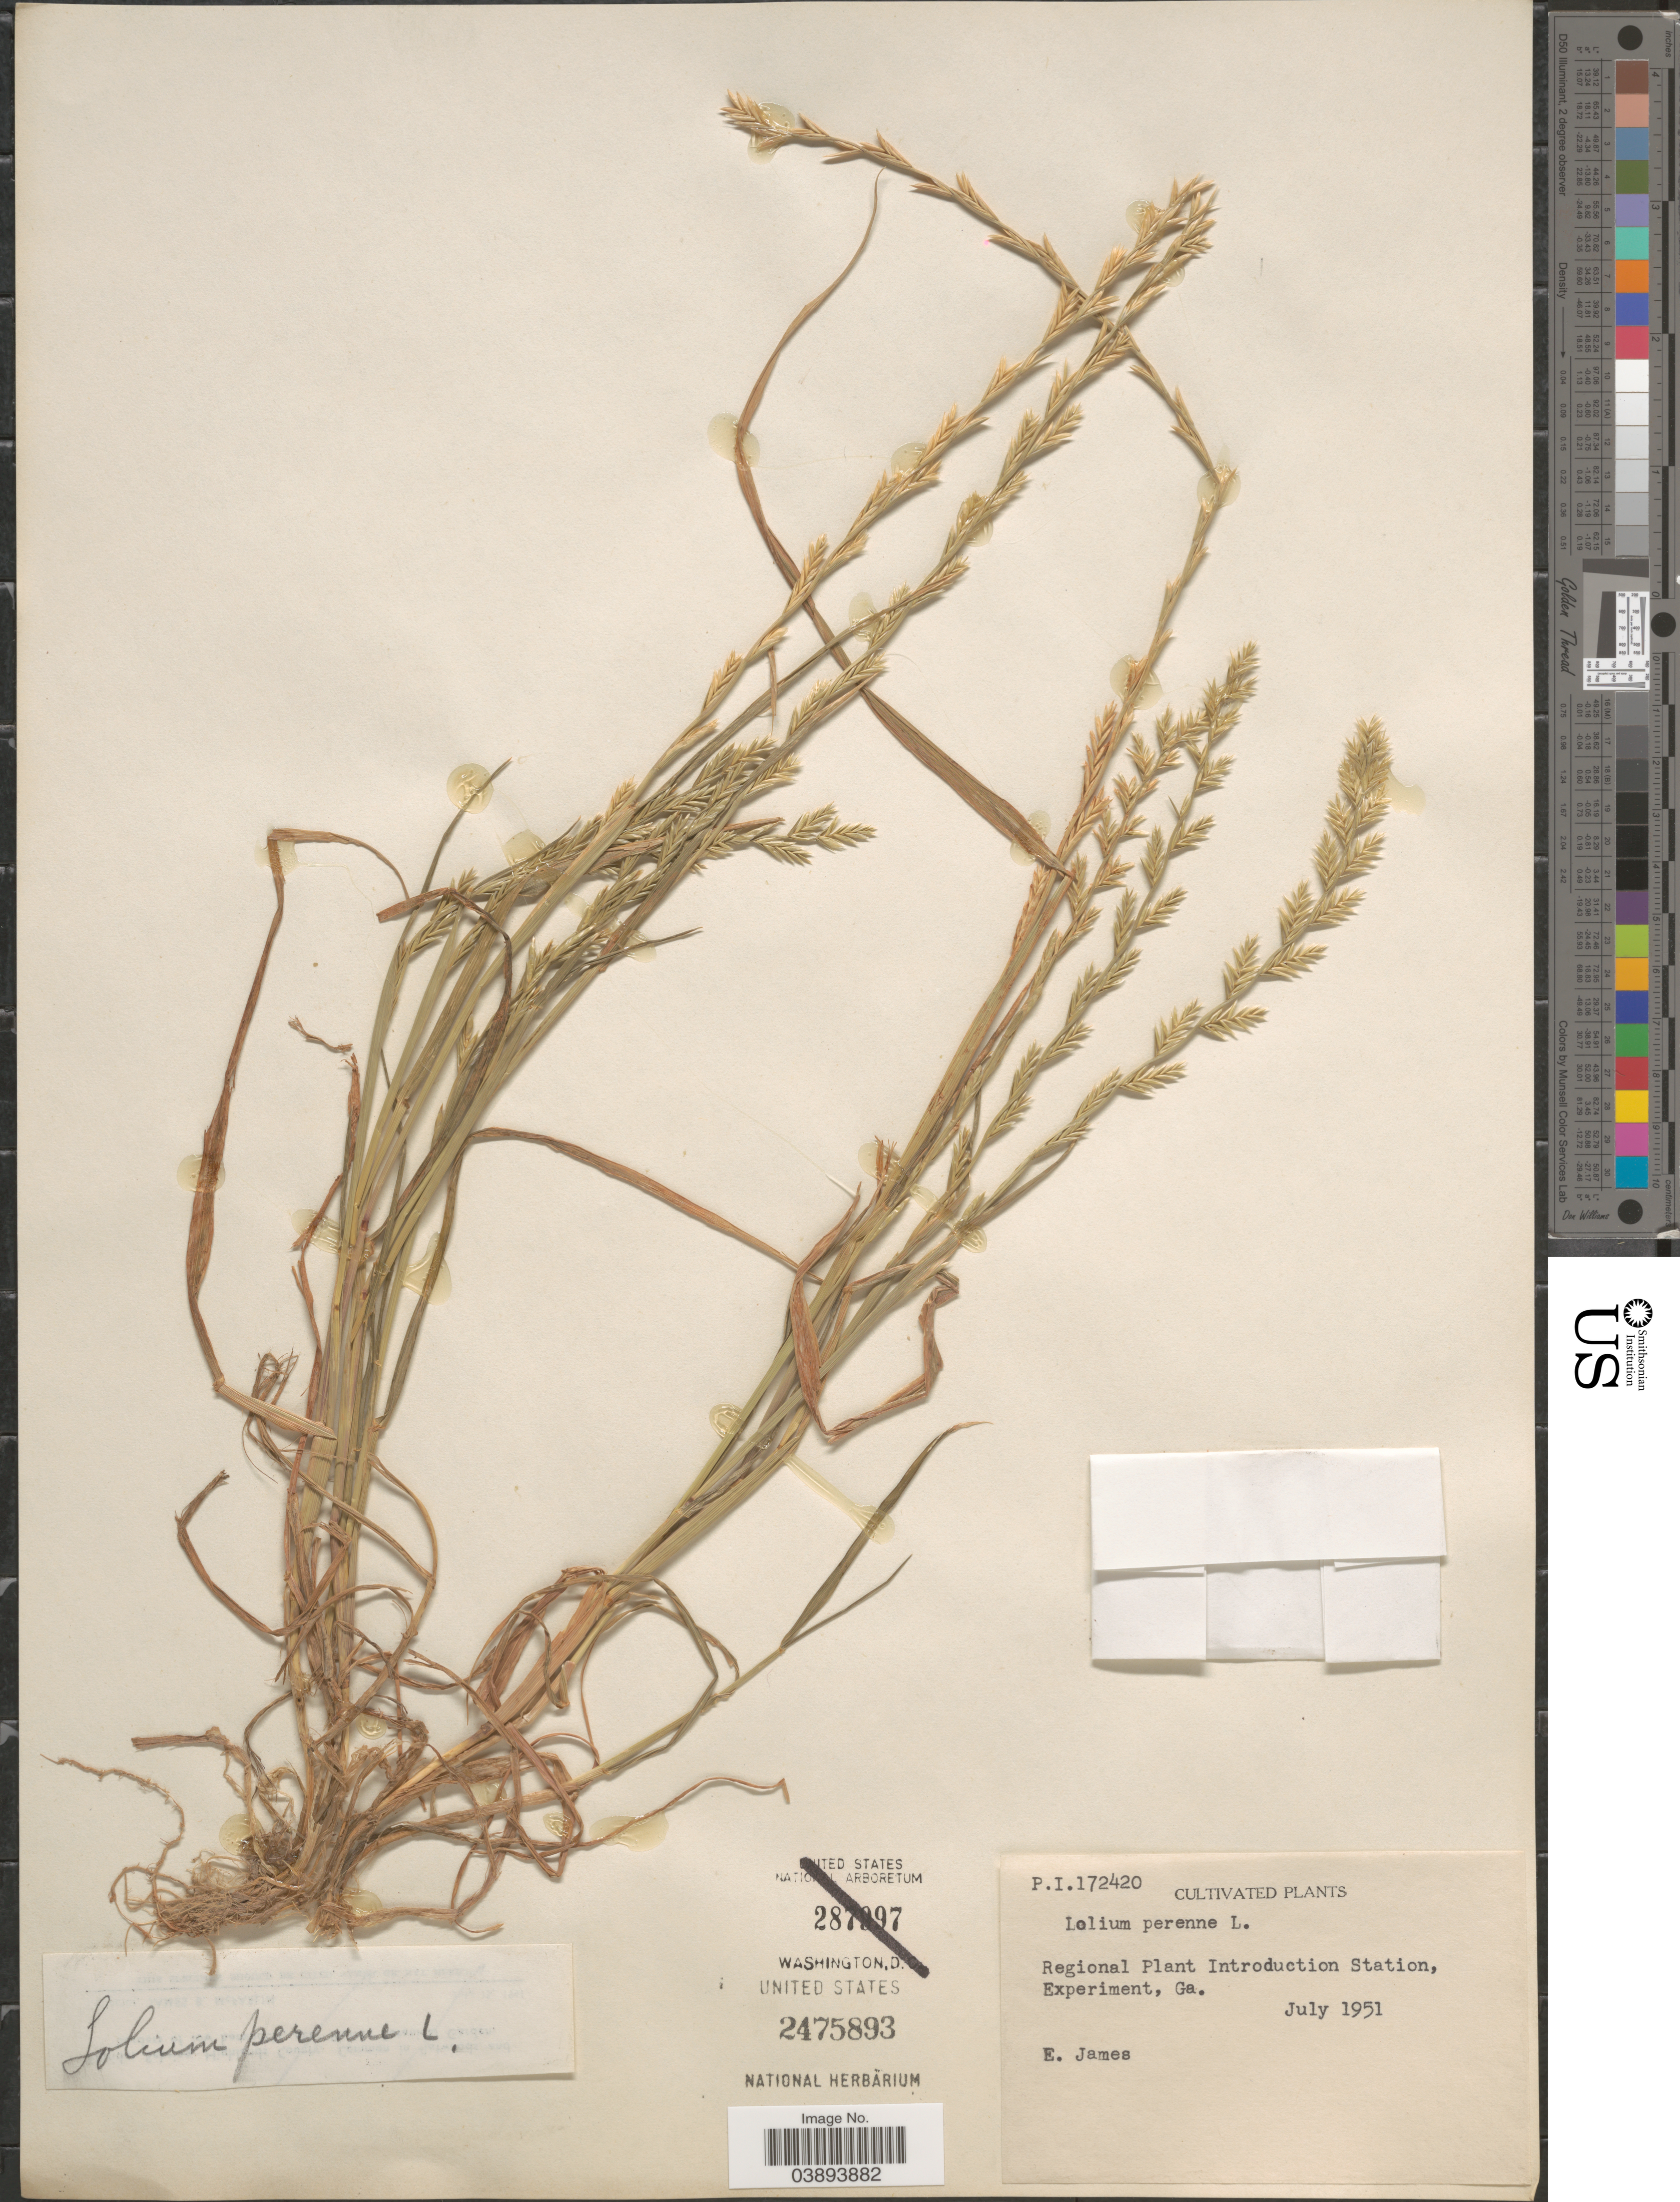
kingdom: Plantae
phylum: Tracheophyta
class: Liliopsida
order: Poales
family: Poaceae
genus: Lolium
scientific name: Lolium perenne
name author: L.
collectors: E. James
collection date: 1951-07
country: United States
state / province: Georgia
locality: Regional Plant Introduction Station, Experiment.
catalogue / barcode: US 2475893